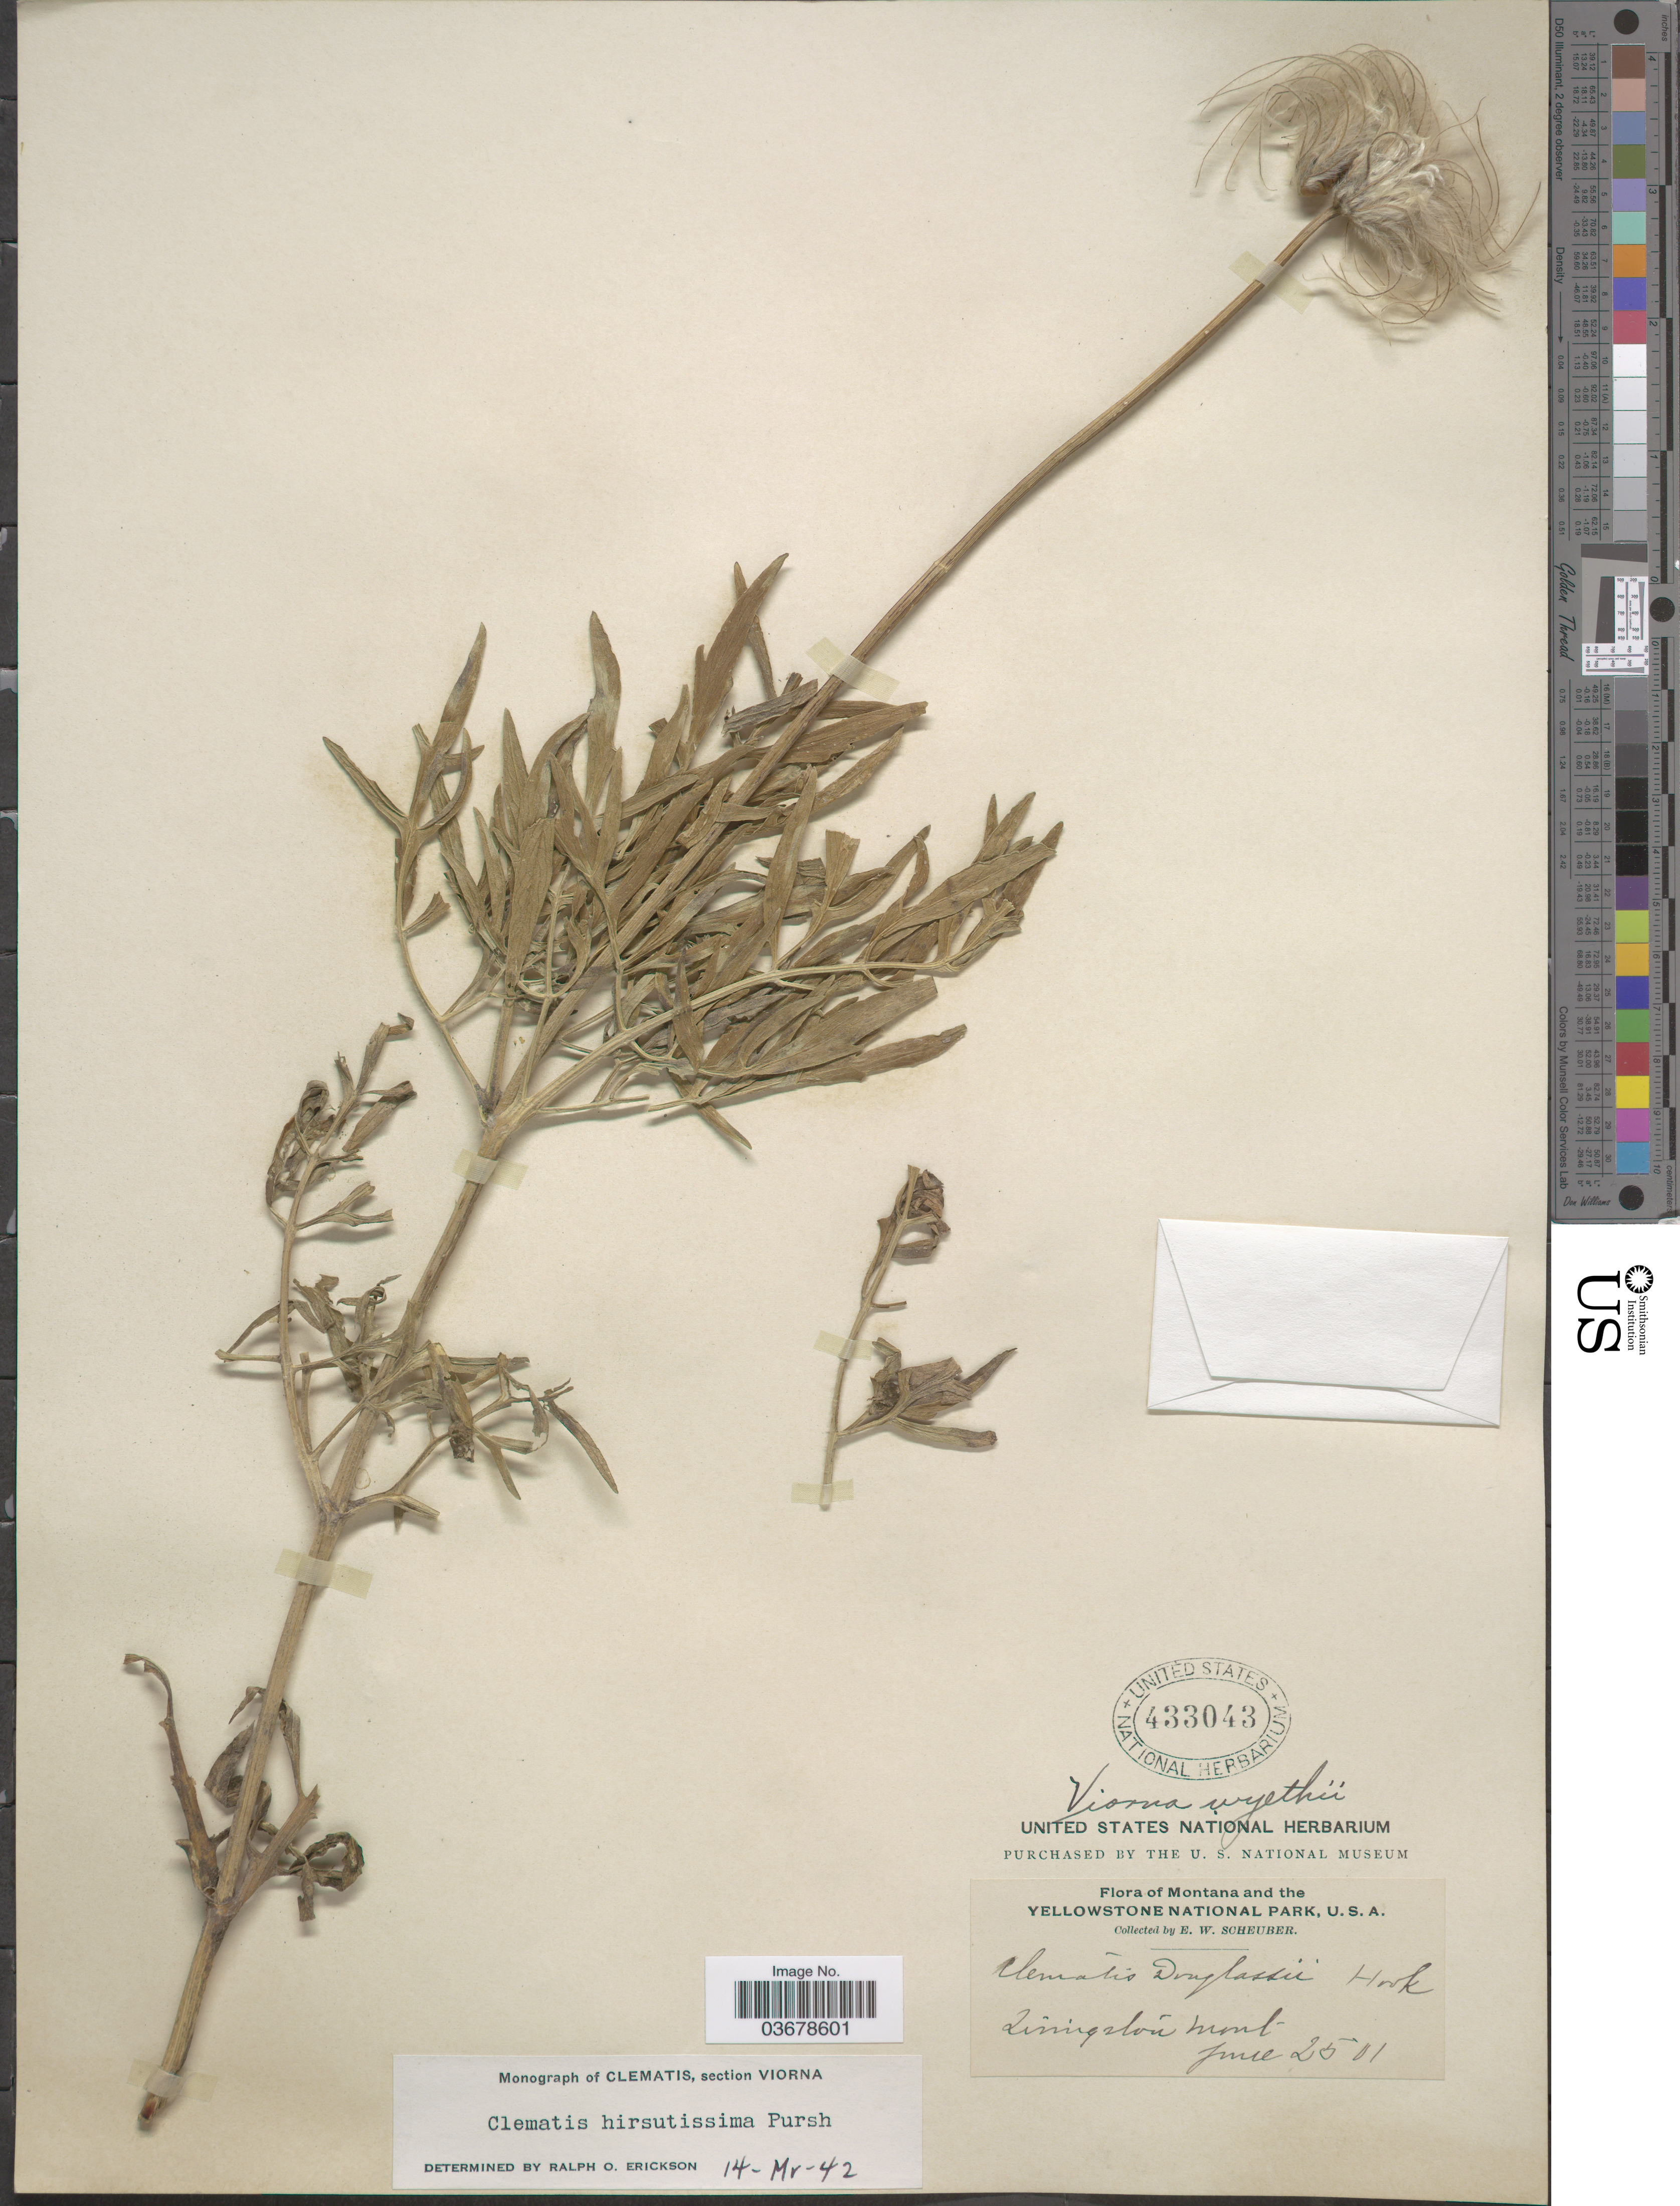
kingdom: Plantae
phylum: Tracheophyta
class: Magnoliopsida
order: Ranunculales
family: Ranunculaceae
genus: Clematis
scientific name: Clematis viorna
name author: L.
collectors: E. Scheuber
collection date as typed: Transcribed d/m/y: 25/6/1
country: United States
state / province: Montana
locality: Yellowstone National Park, U.S.A. Livingston.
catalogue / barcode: US 433043